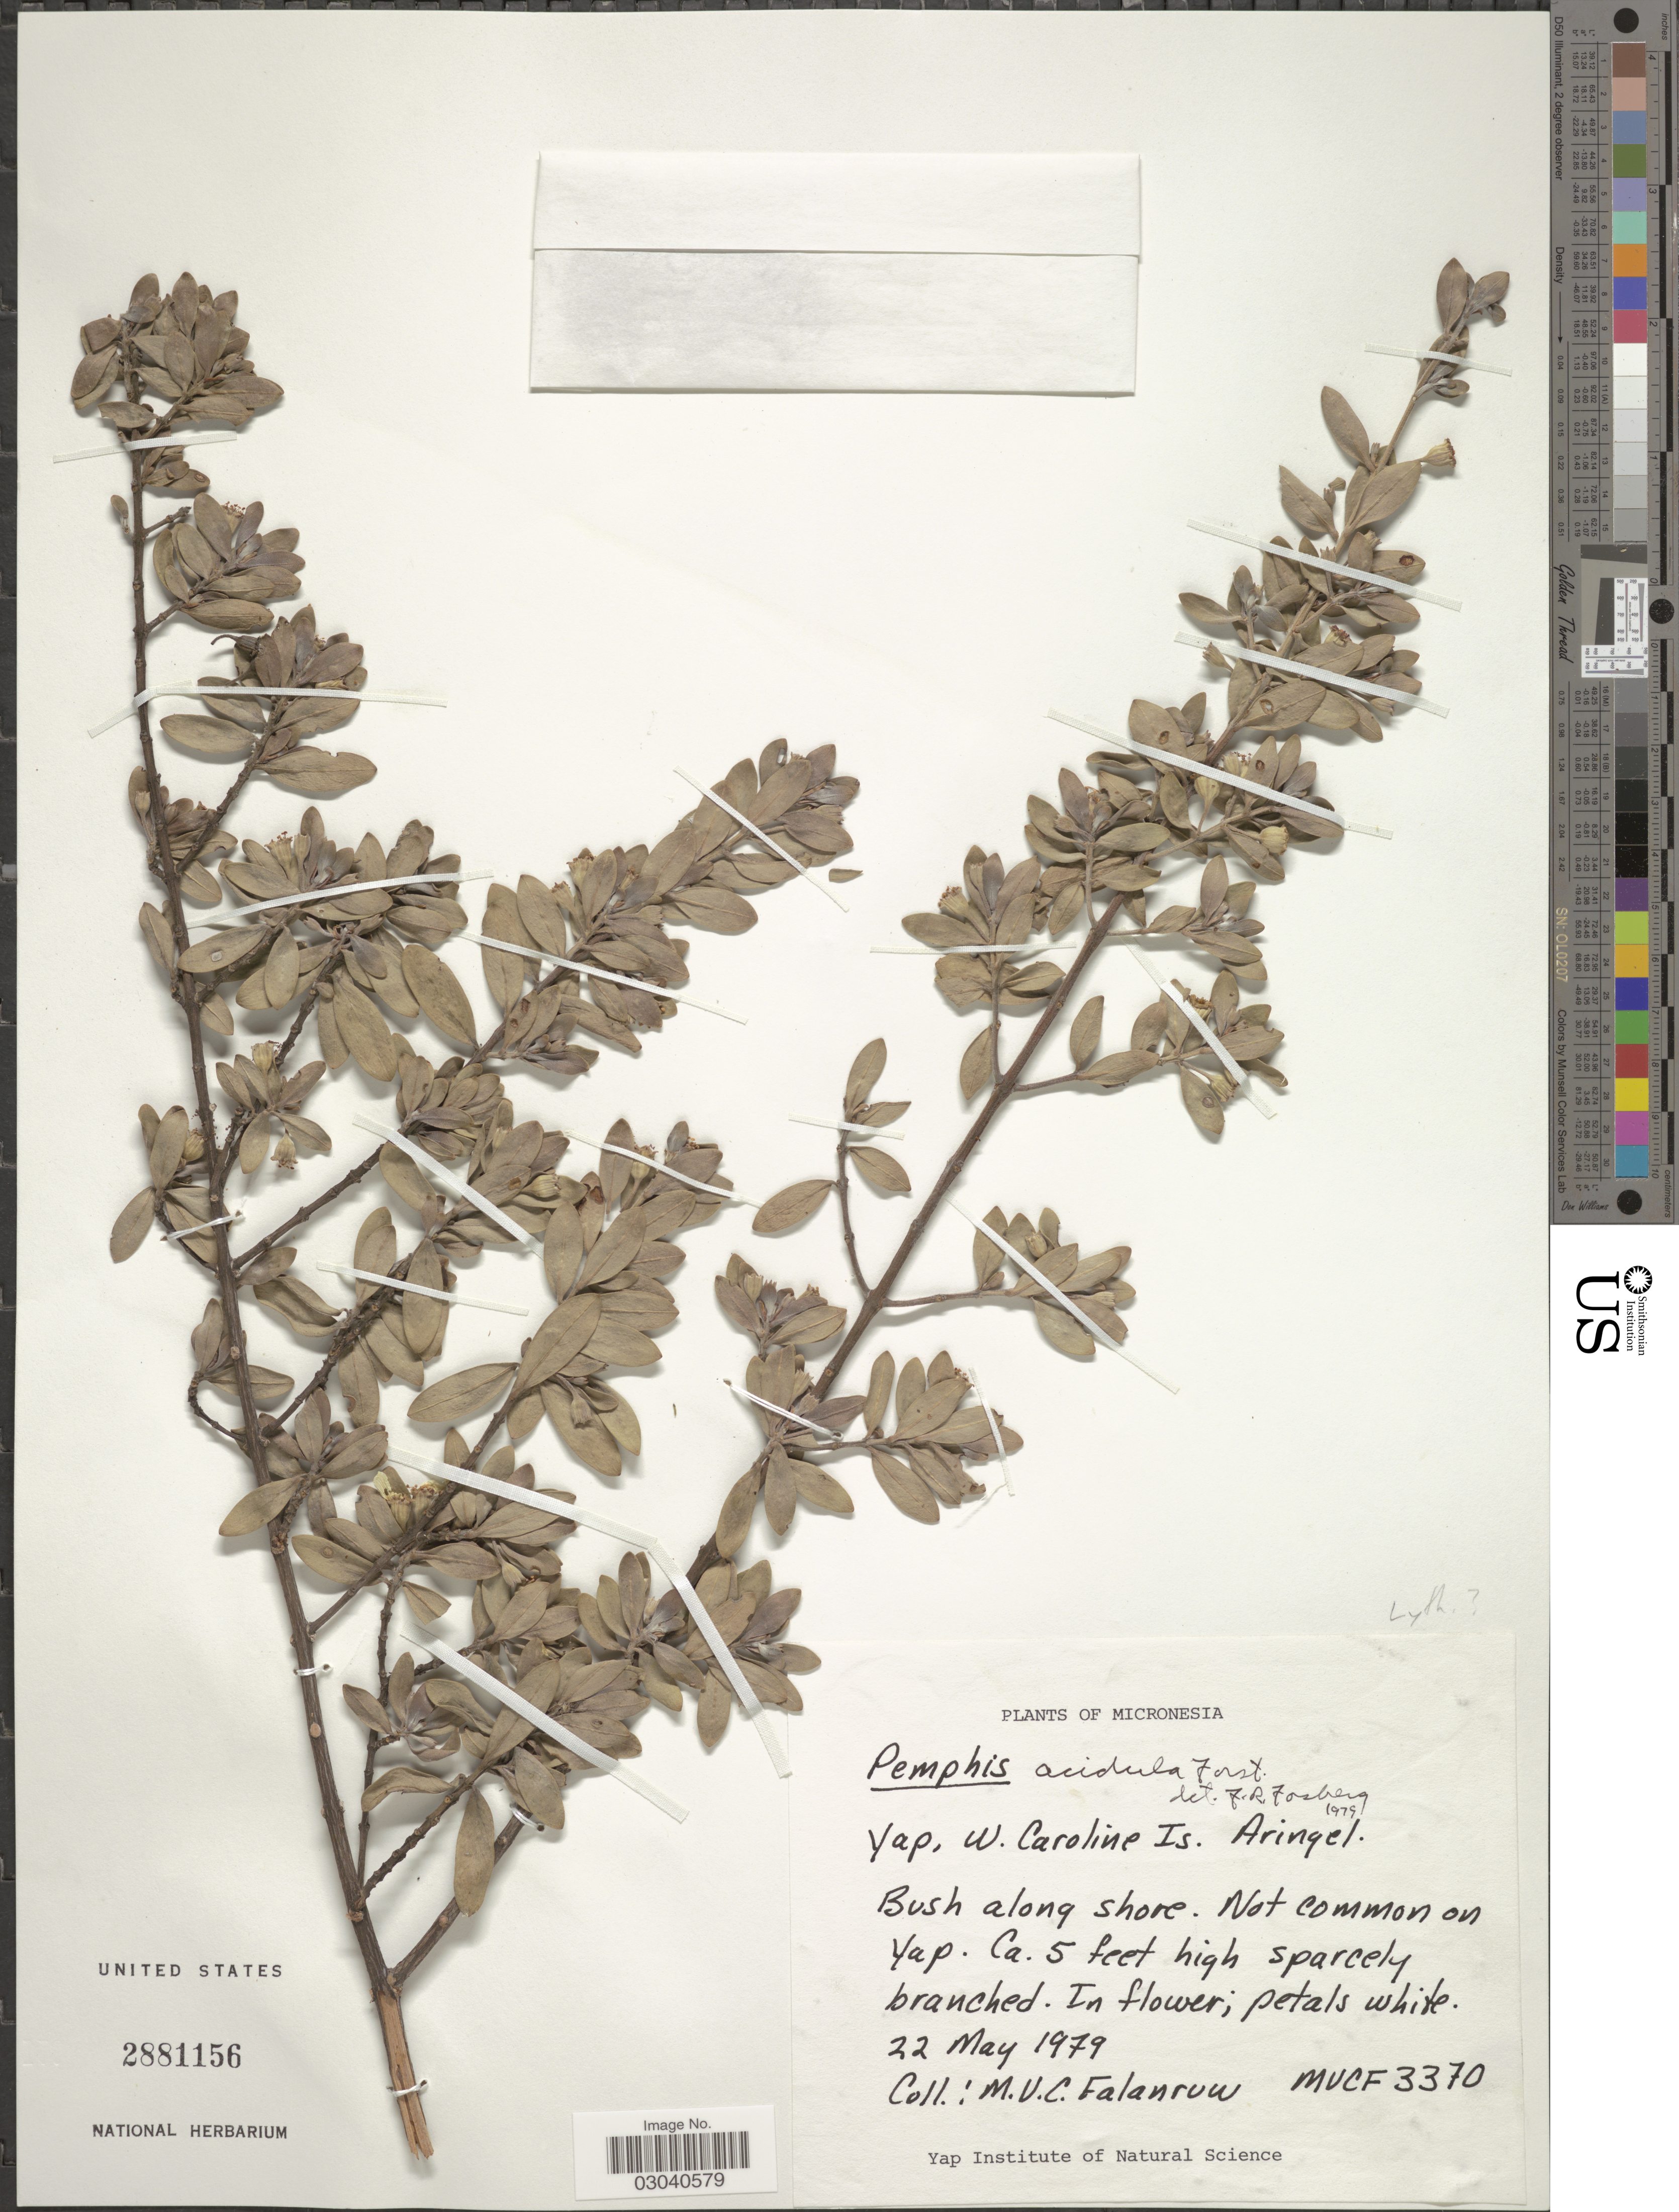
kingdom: Plantae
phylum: Tracheophyta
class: Magnoliopsida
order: Myrtales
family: Lythraceae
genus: Pemphis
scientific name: Pemphis acidula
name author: J.R. Forst. & G. Forst.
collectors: M. V. Falanruw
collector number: MVCF3370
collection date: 1979-05-22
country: Micronesia, Federated States of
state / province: Yap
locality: Micronesia. W. Caroline Is. Aringel.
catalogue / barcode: US 2881156